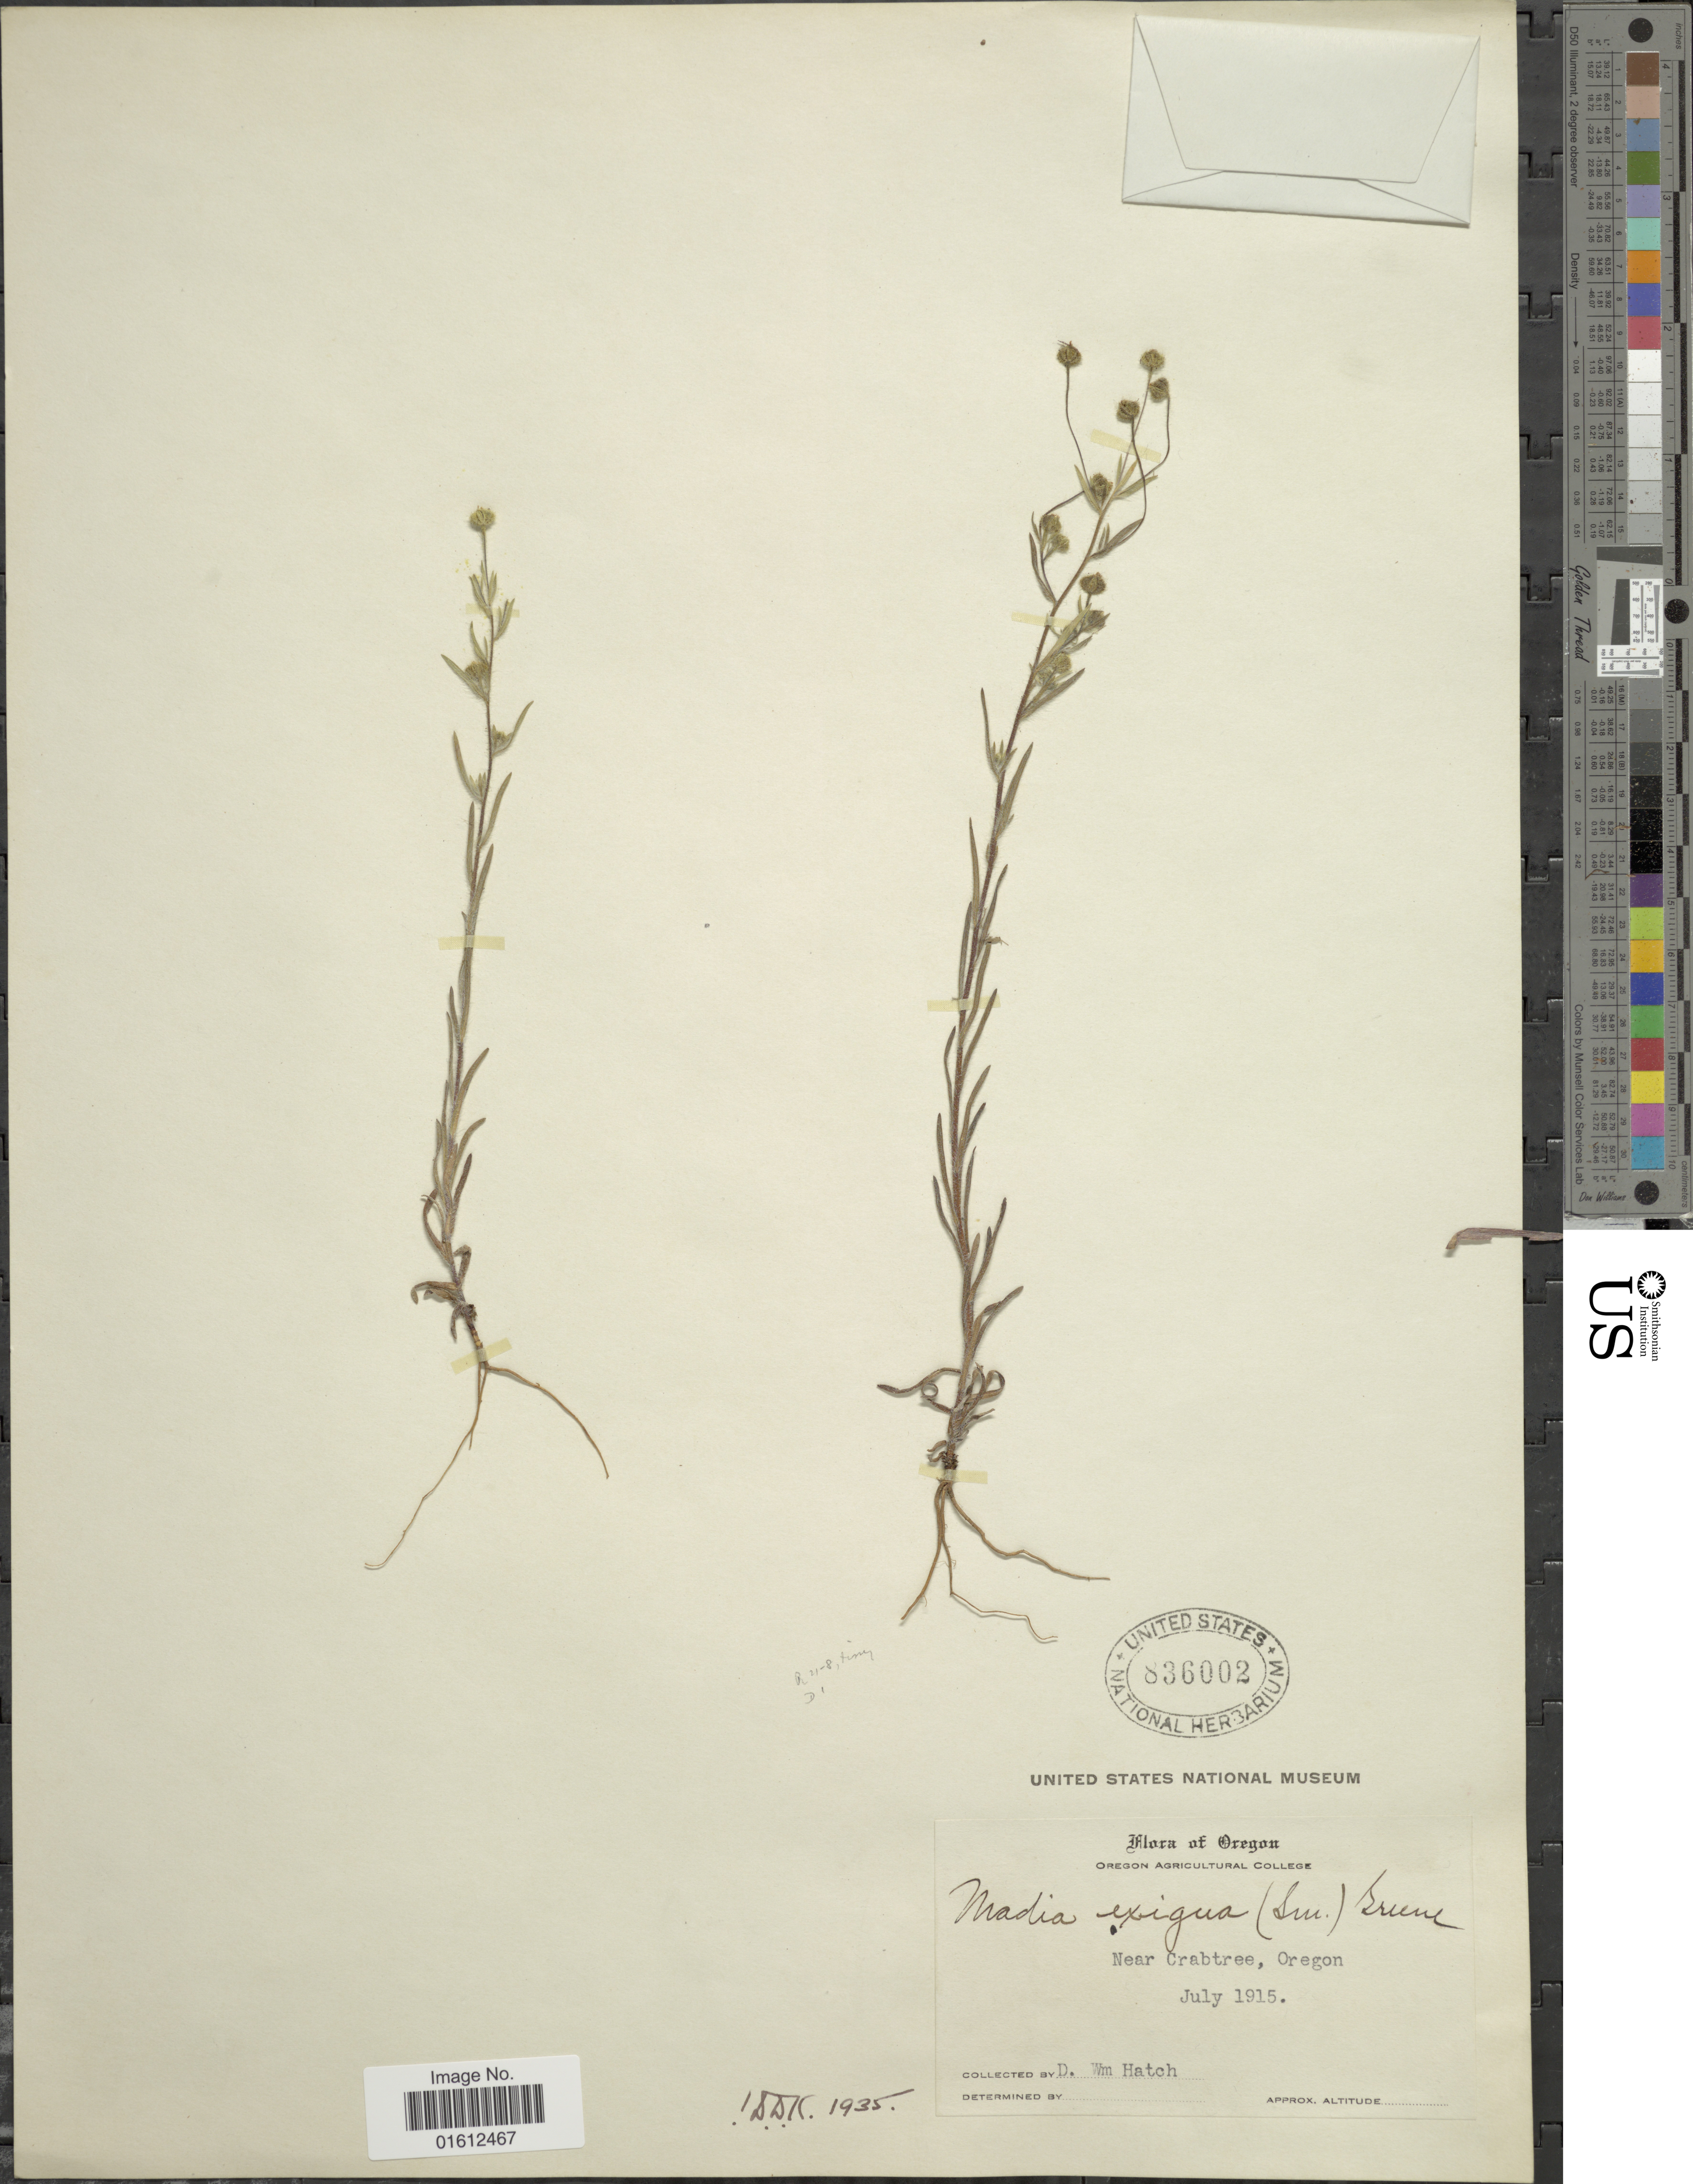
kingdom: Plantae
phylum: Tracheophyta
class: Magnoliopsida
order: Asterales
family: Asteraceae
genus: Madia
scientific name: Madia exigua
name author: (Sm.) A. Gray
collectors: D. Hatch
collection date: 1915-07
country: United States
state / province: Oregon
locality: Near Crabtree.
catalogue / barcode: US 836002